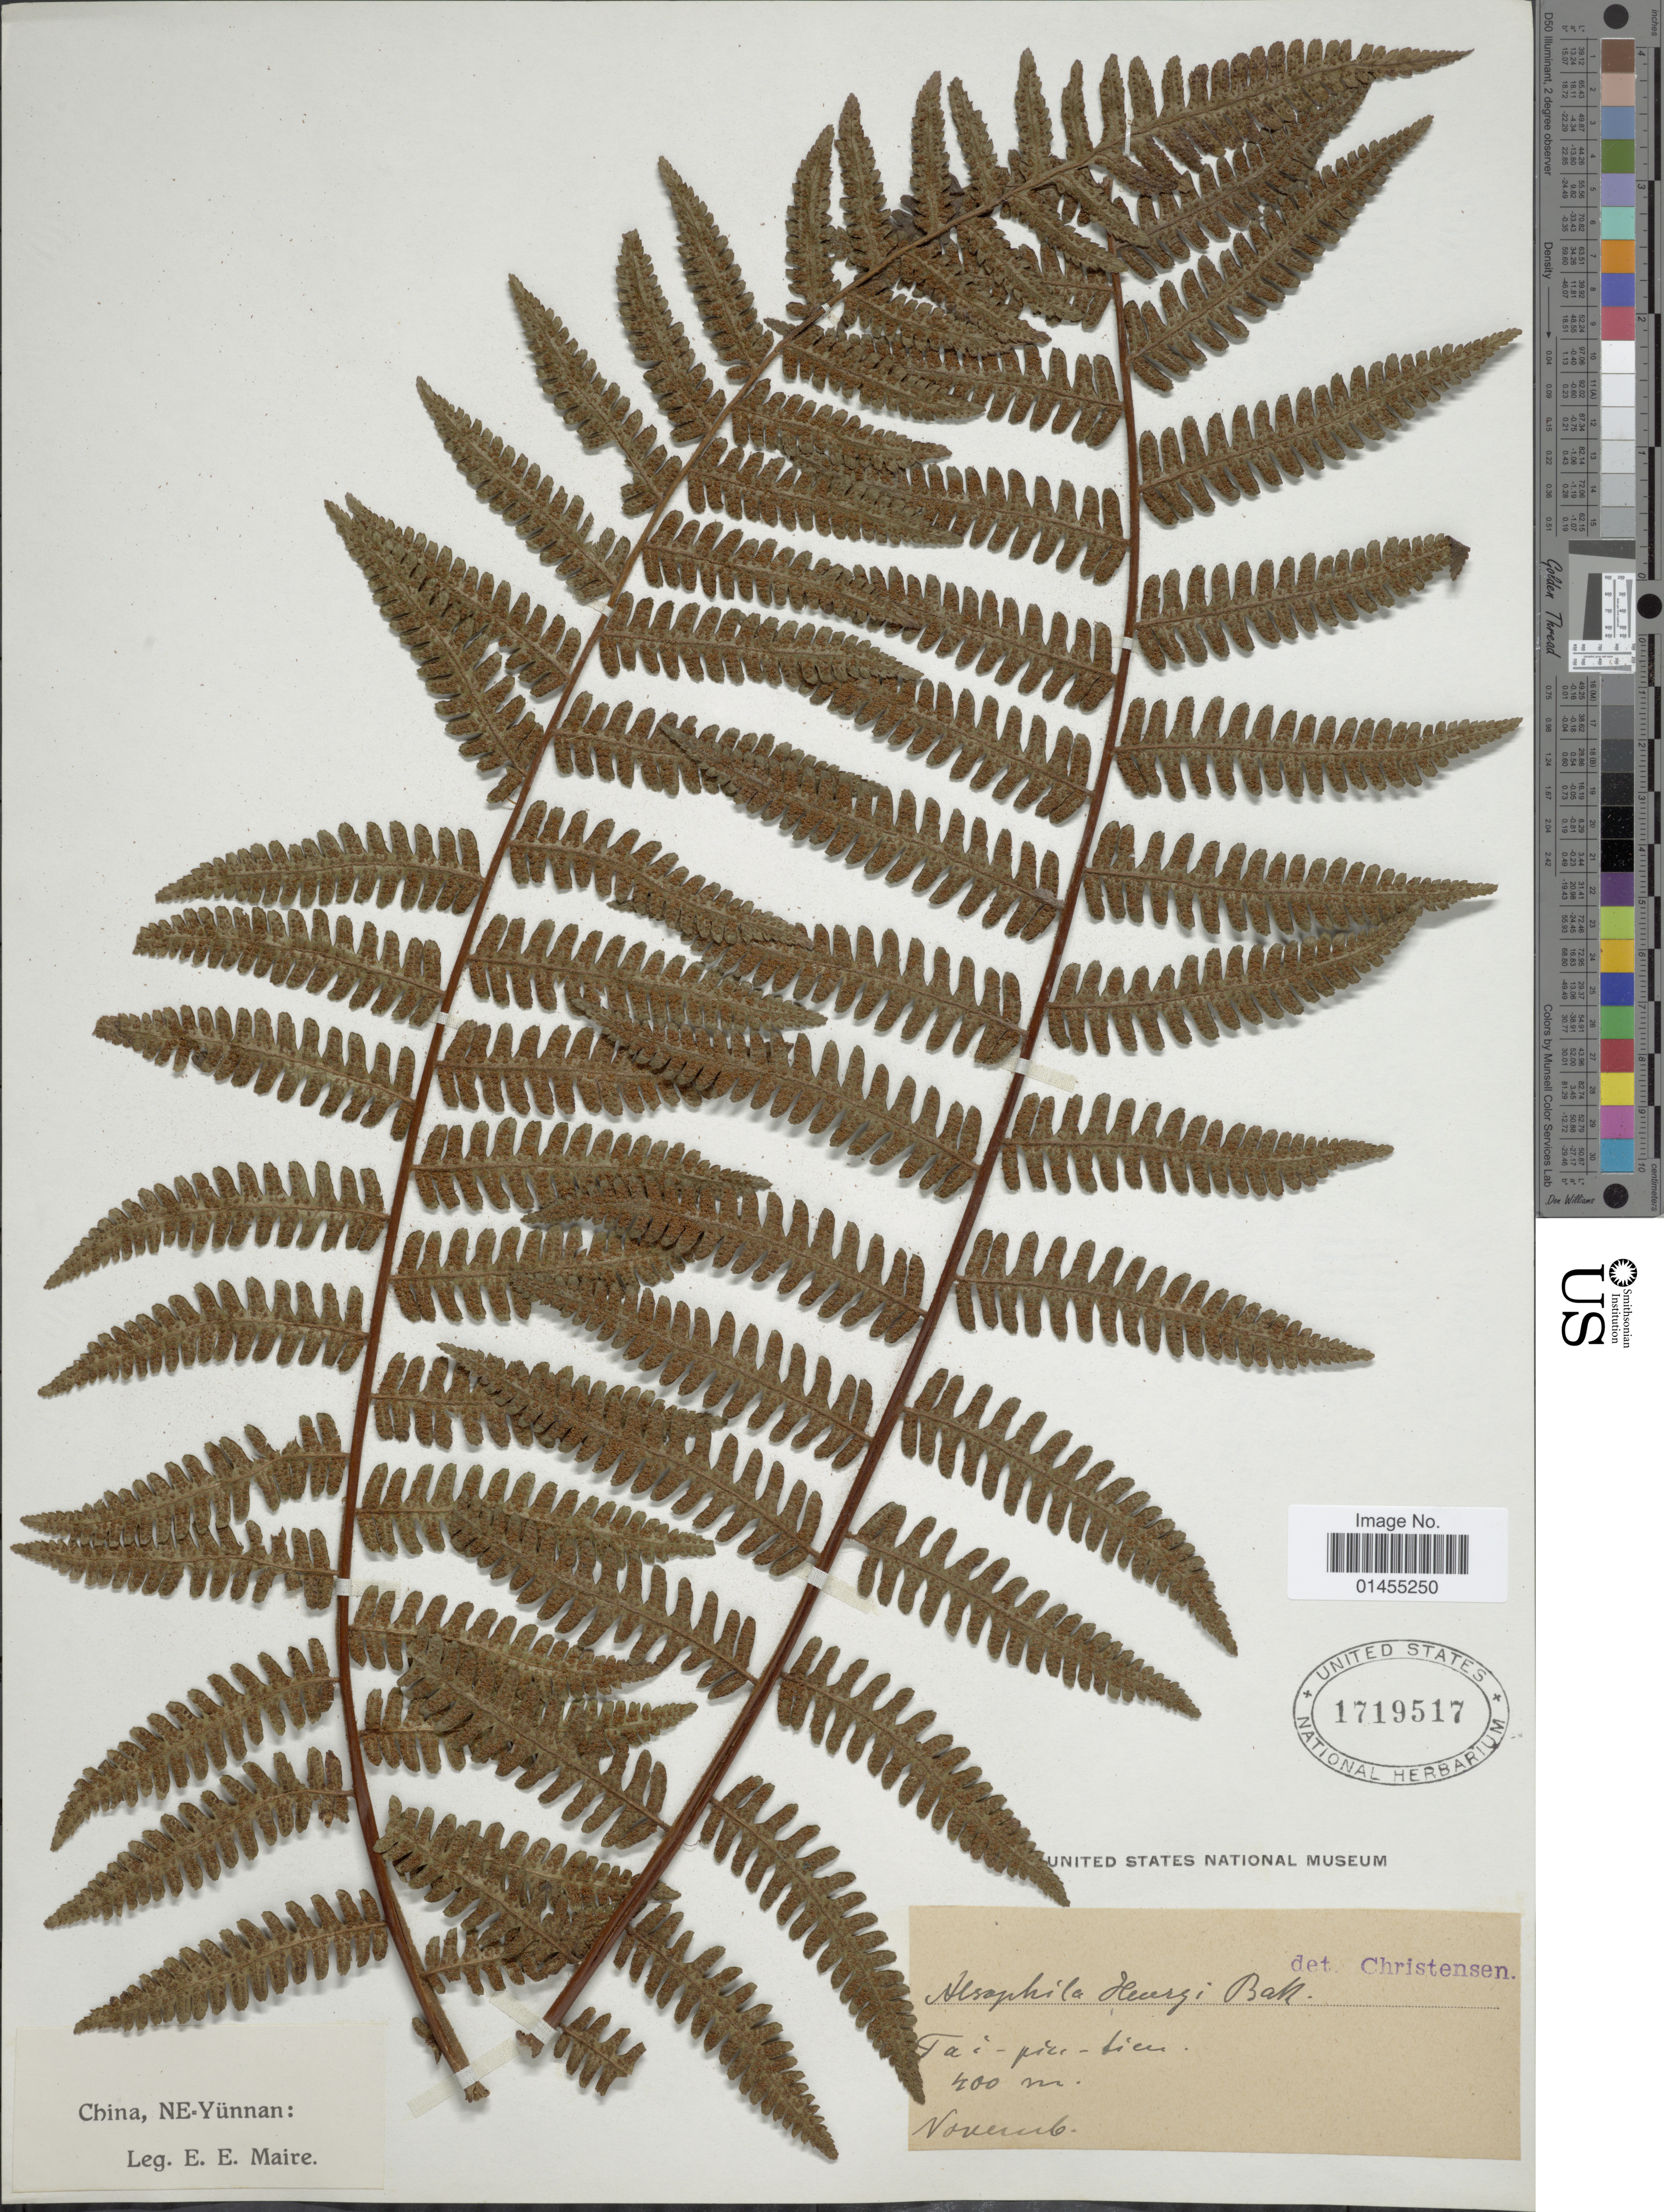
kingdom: Plantae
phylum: Tracheophyta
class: Polypodiopsida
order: Cyatheales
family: Cyatheaceae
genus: Alsophila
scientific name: Alsophila henryi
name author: Baker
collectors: E. E. Maire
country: China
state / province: Yunnan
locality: Ne-Yunnan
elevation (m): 400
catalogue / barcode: US 1719517